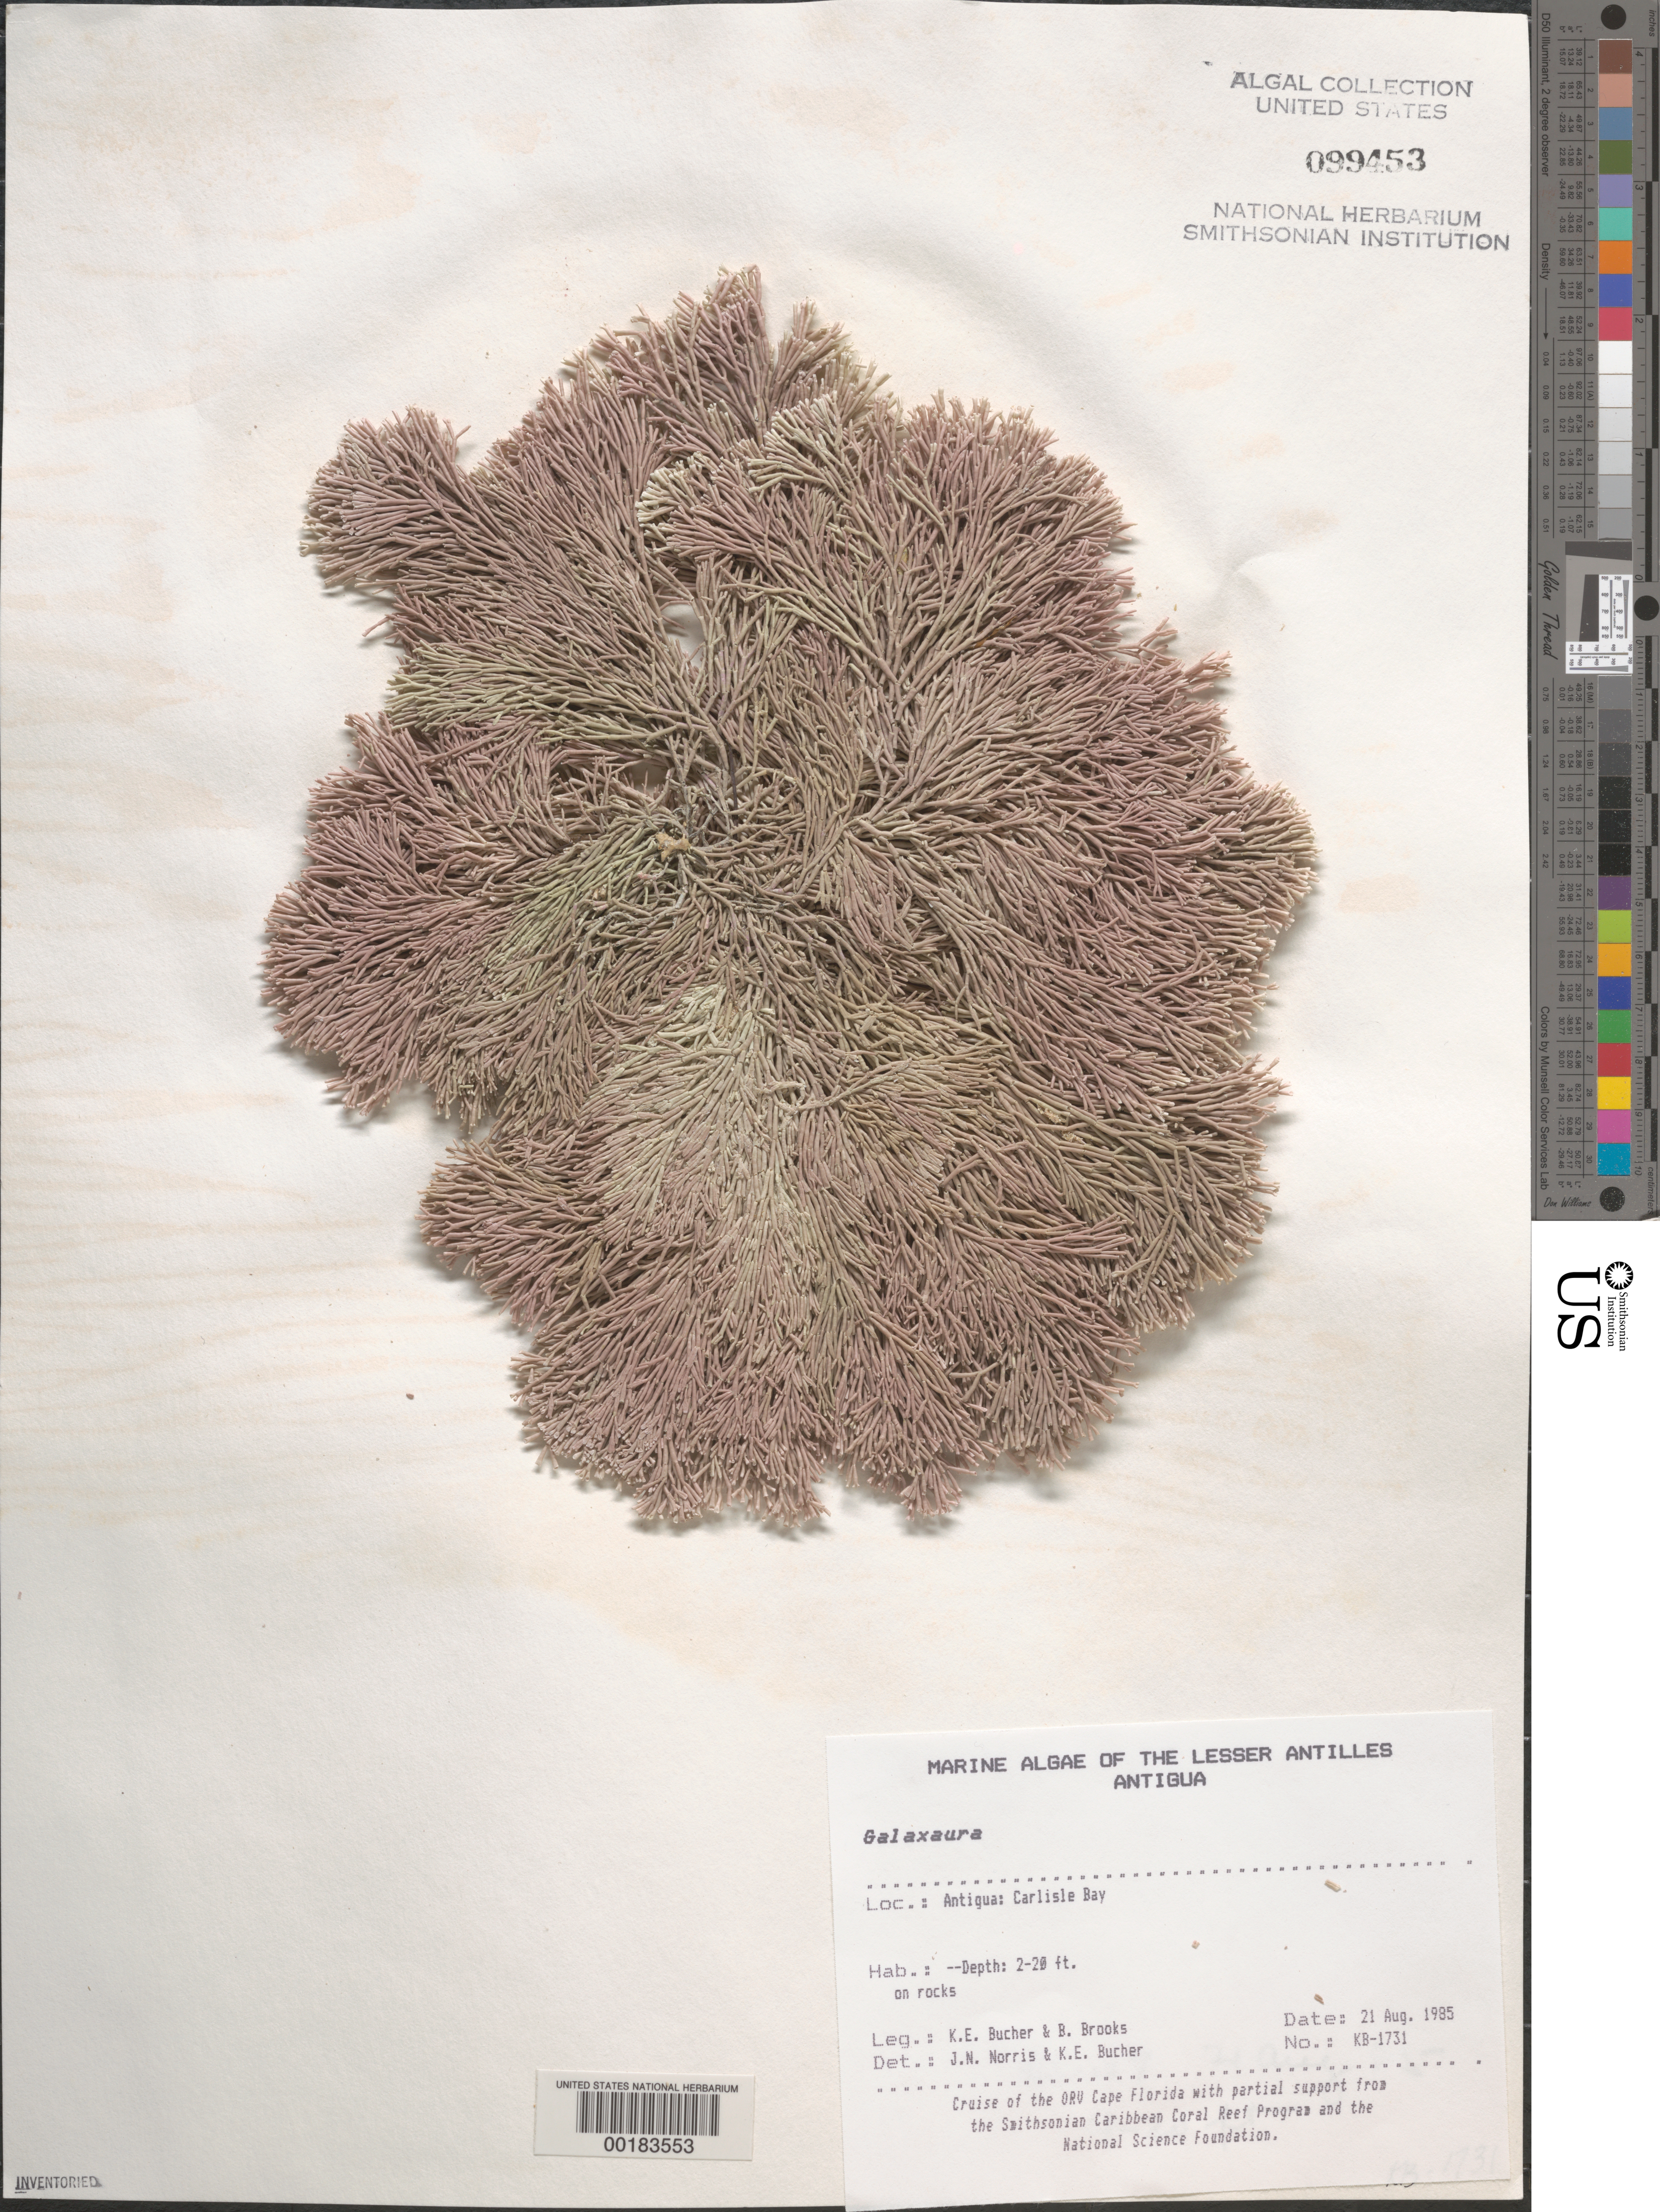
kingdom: Plantae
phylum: Rhodophyta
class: Florideophyceae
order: Nemaliales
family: Galaxauraceae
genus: Galaxaura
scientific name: Galaxaura sp.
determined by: Norris, J. N.; Bucher, K. E.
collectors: K. E. Bucher & B. Brooks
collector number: KB-1731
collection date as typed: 21 Aug 1985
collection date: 1985-08-21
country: Antigua and Barbuda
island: Antigua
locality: Carlisle Bay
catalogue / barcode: US 99453